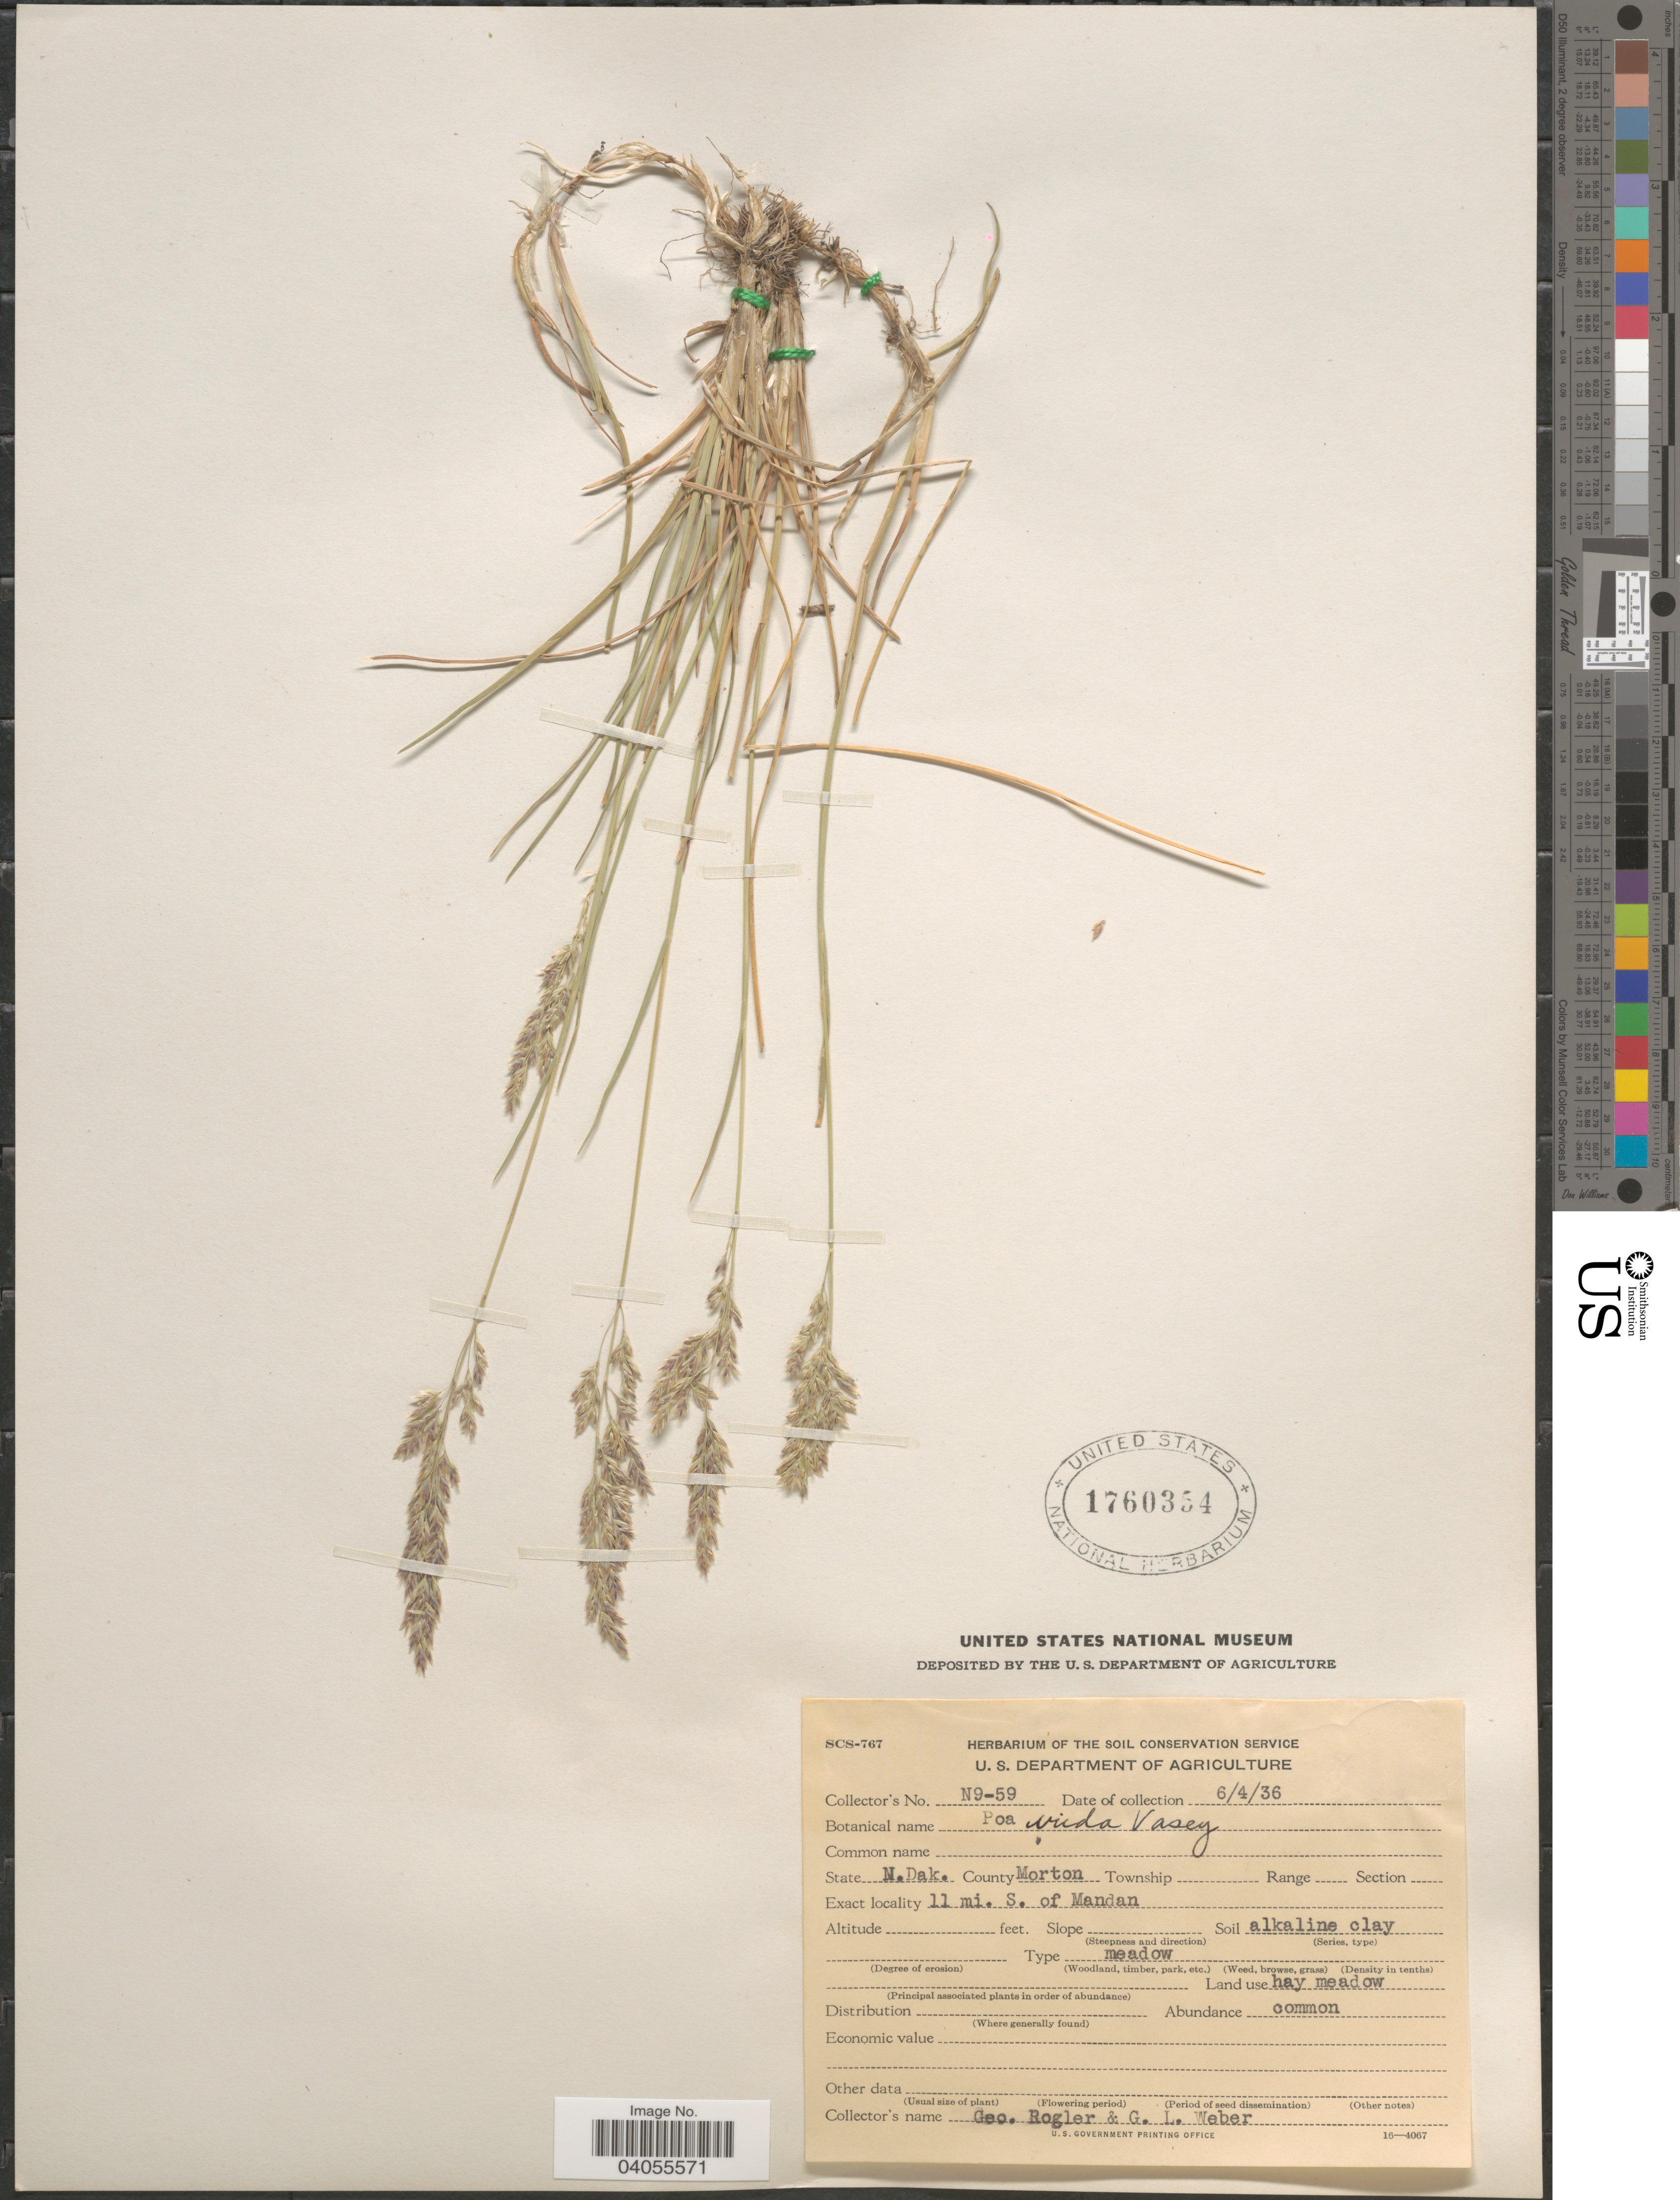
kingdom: Plantae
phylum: Tracheophyta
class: Liliopsida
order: Poales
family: Poaceae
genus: Poa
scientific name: Poa arida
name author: Vasey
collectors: G. Rogler & G. Weber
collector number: N9-59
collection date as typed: Transcribed d/m/y: 4/6/36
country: United States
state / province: North Dakota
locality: County Morton. 11 mi. S. of Mandan.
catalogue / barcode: US 1760354